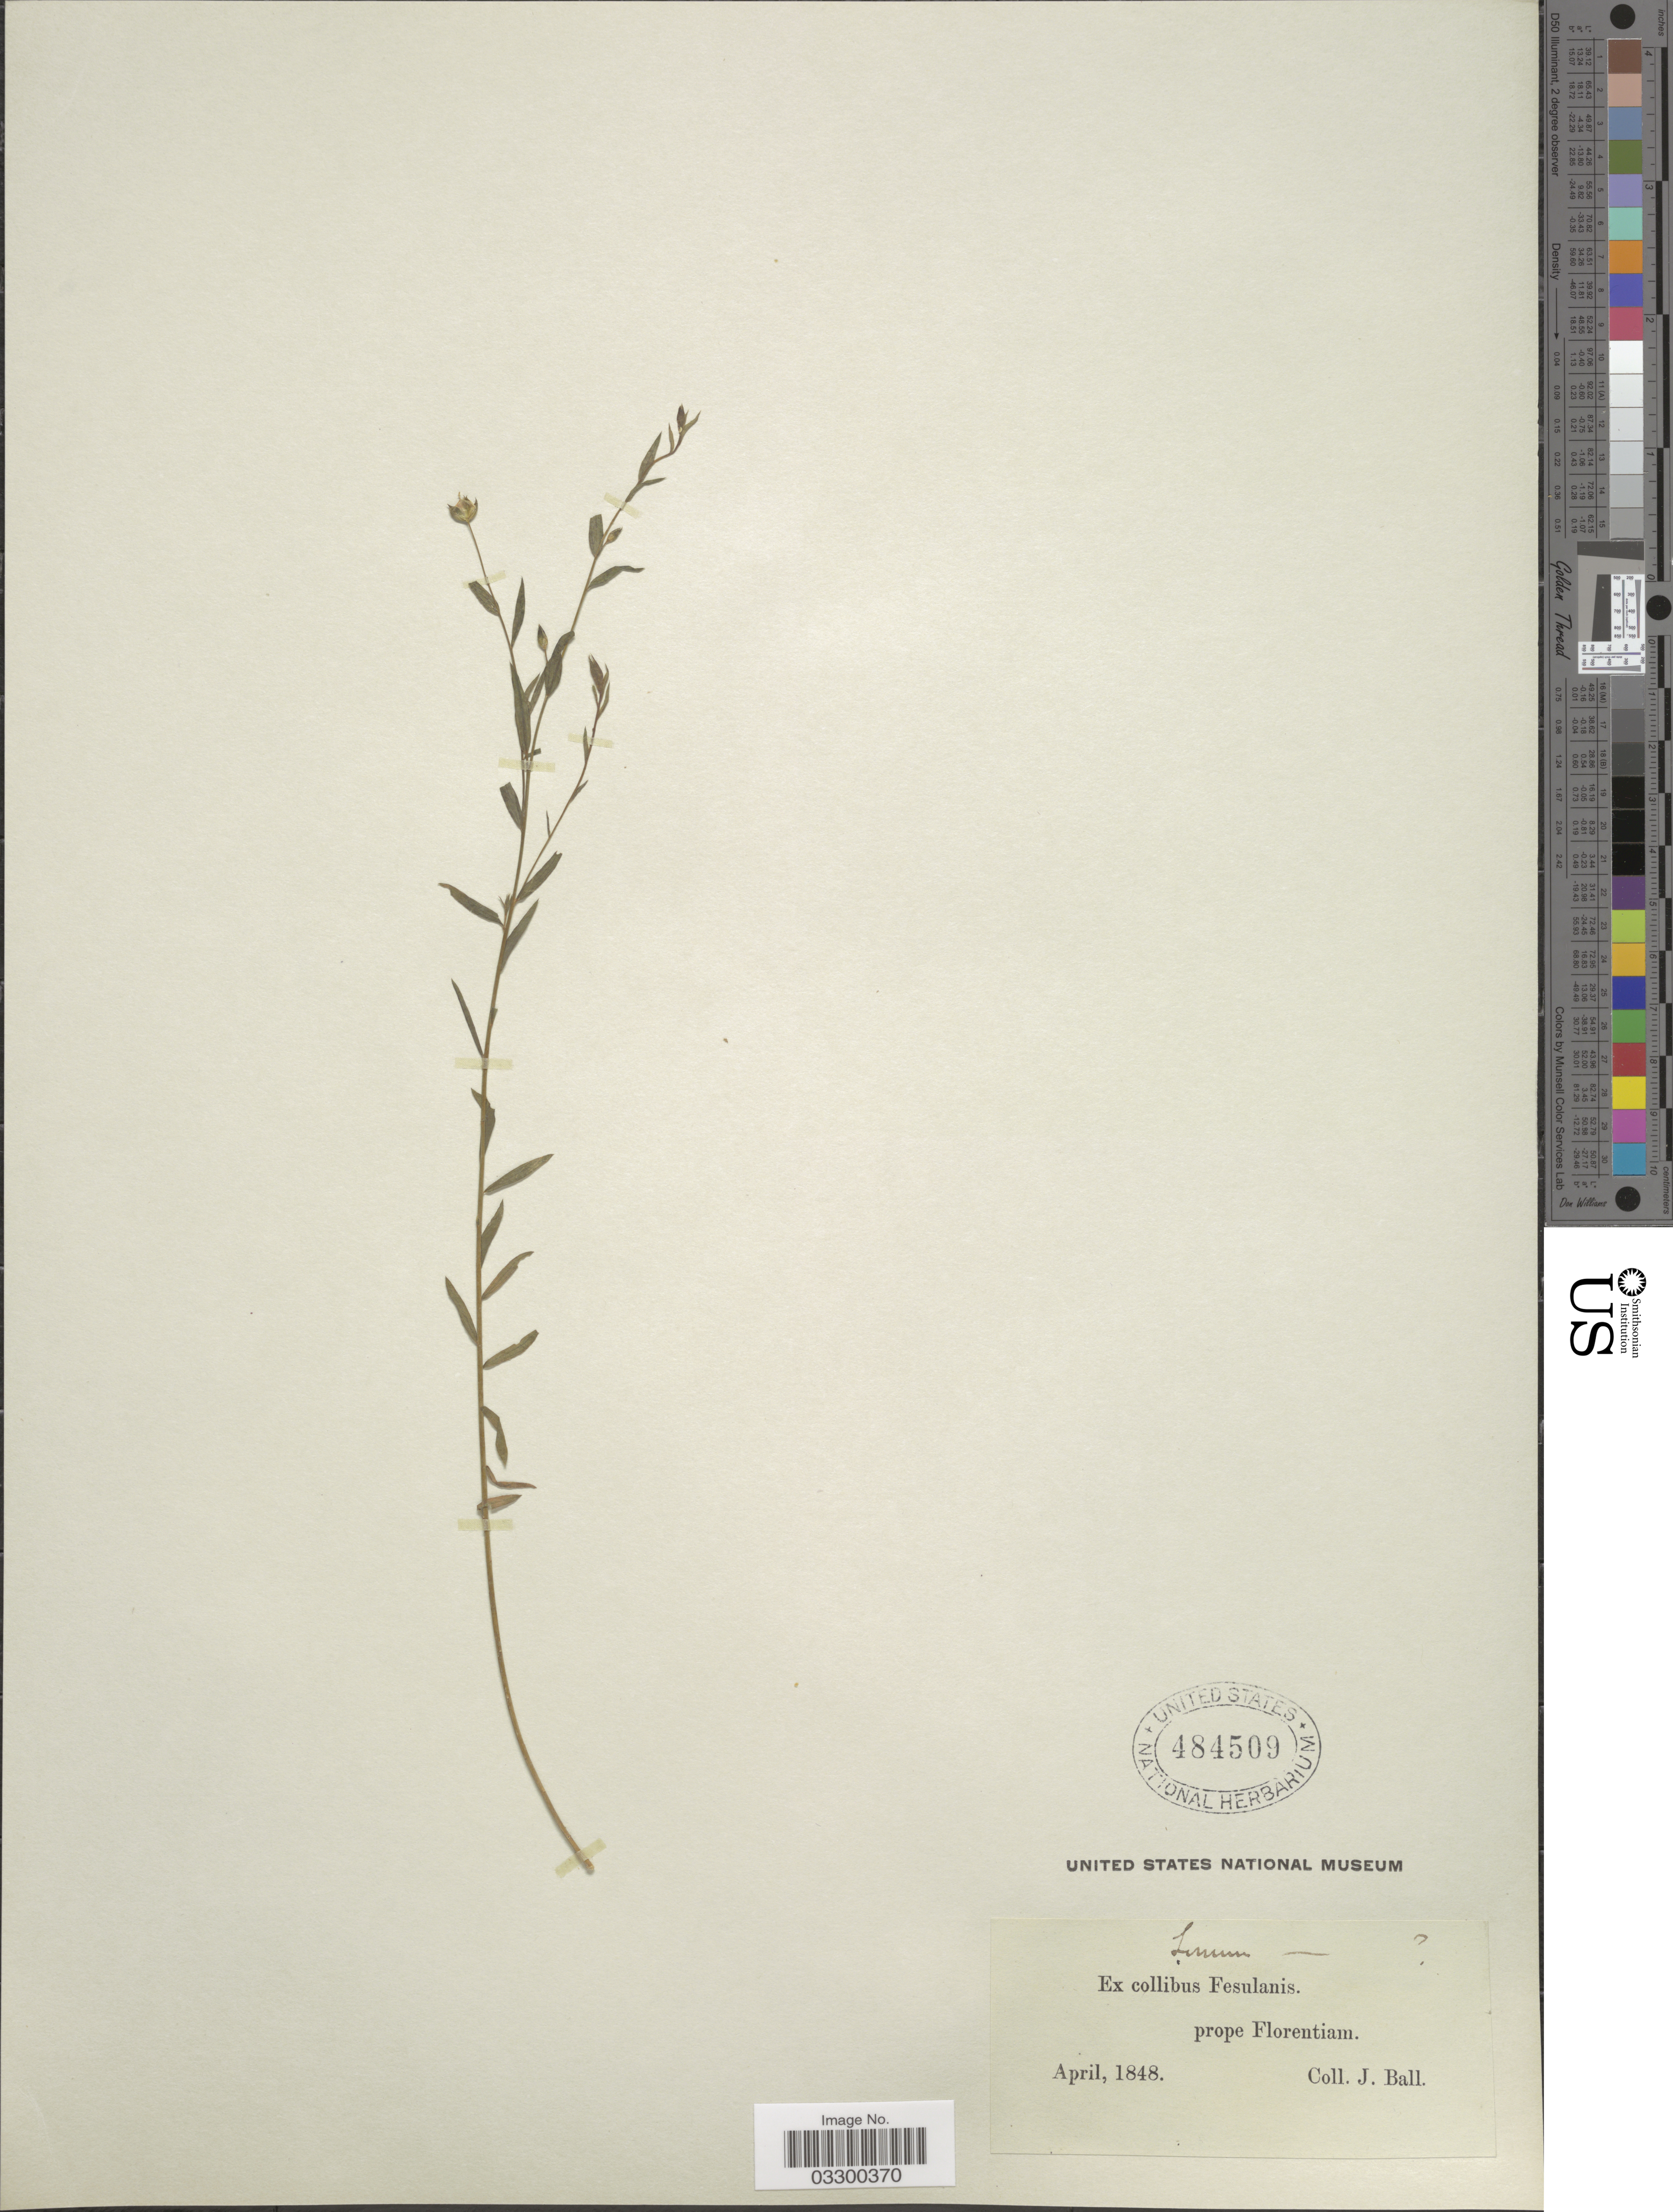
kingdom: Plantae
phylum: Tracheophyta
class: Magnoliopsida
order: Malpighiales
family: Linaceae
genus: Linum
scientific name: Linum sp.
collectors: J. Ball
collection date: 1848-04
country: Italy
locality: Ex collibus Fesulanis prope Florentiam.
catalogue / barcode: US 484509